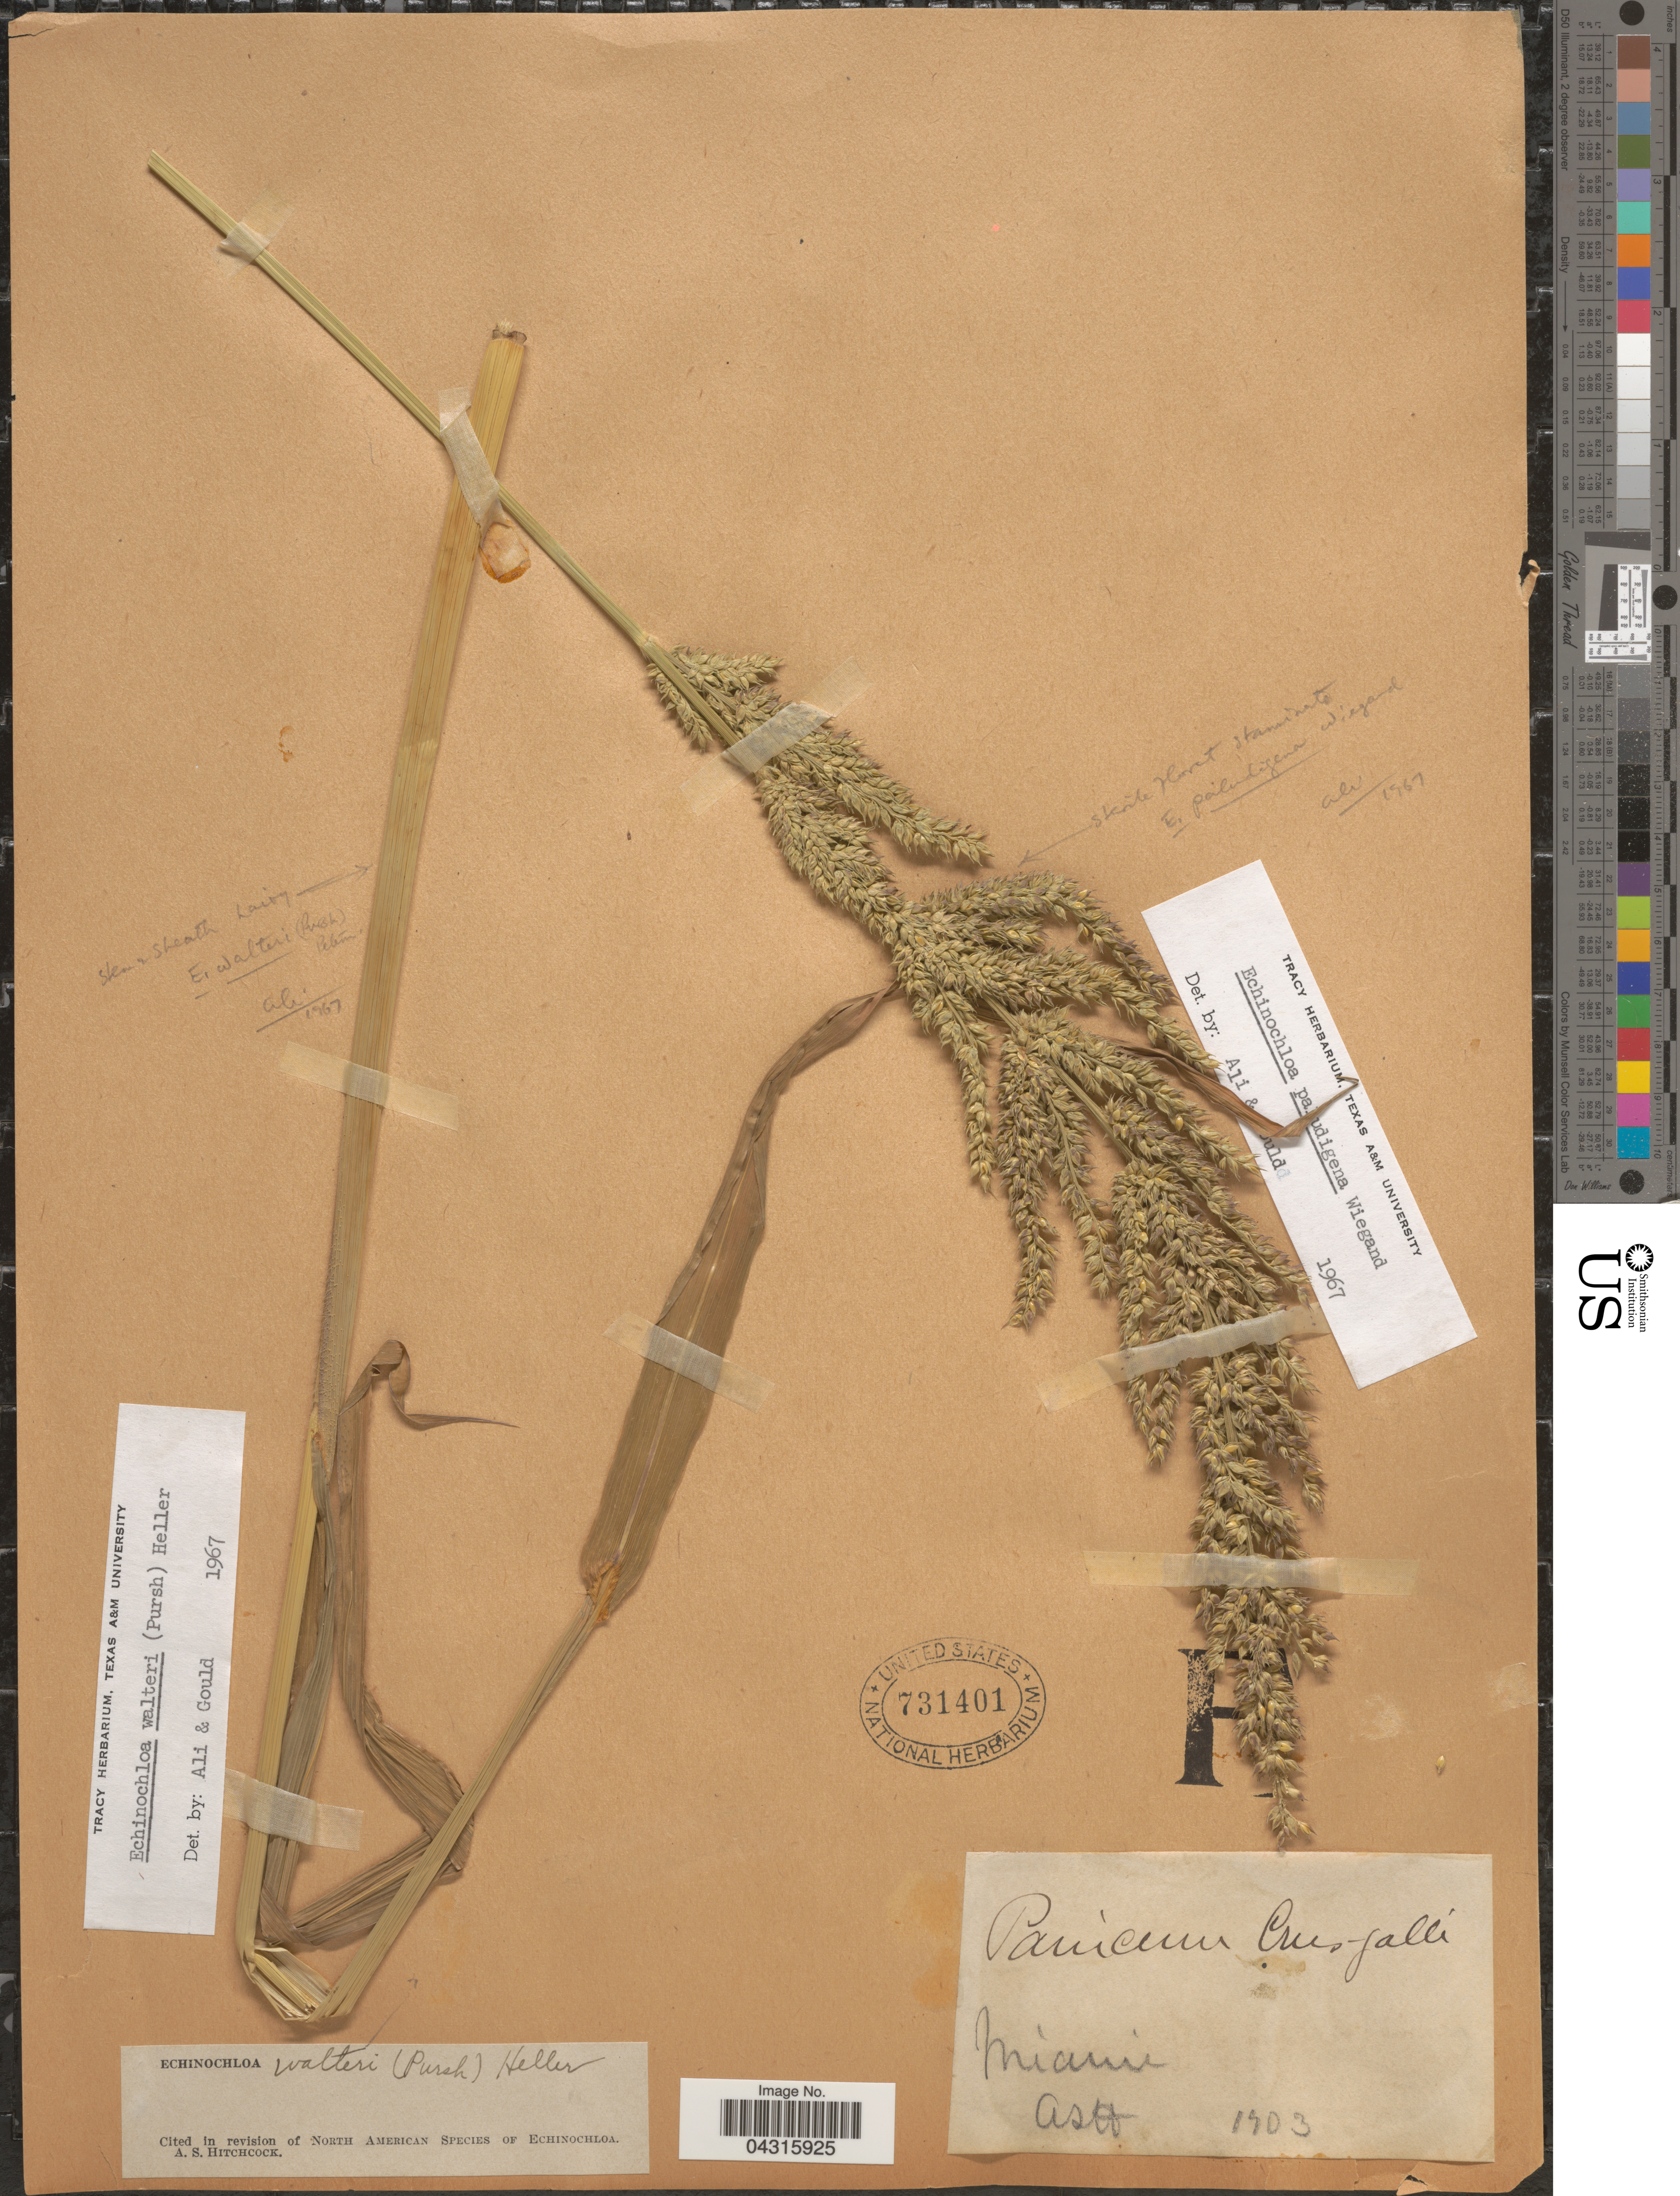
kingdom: Plantae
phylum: Tracheophyta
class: Liliopsida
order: Poales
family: Poaceae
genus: Echinochloa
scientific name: Echinochloa paludigena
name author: Wiegand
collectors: A. H.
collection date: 1903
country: United States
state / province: Florida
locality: Miami.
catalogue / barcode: US 731401